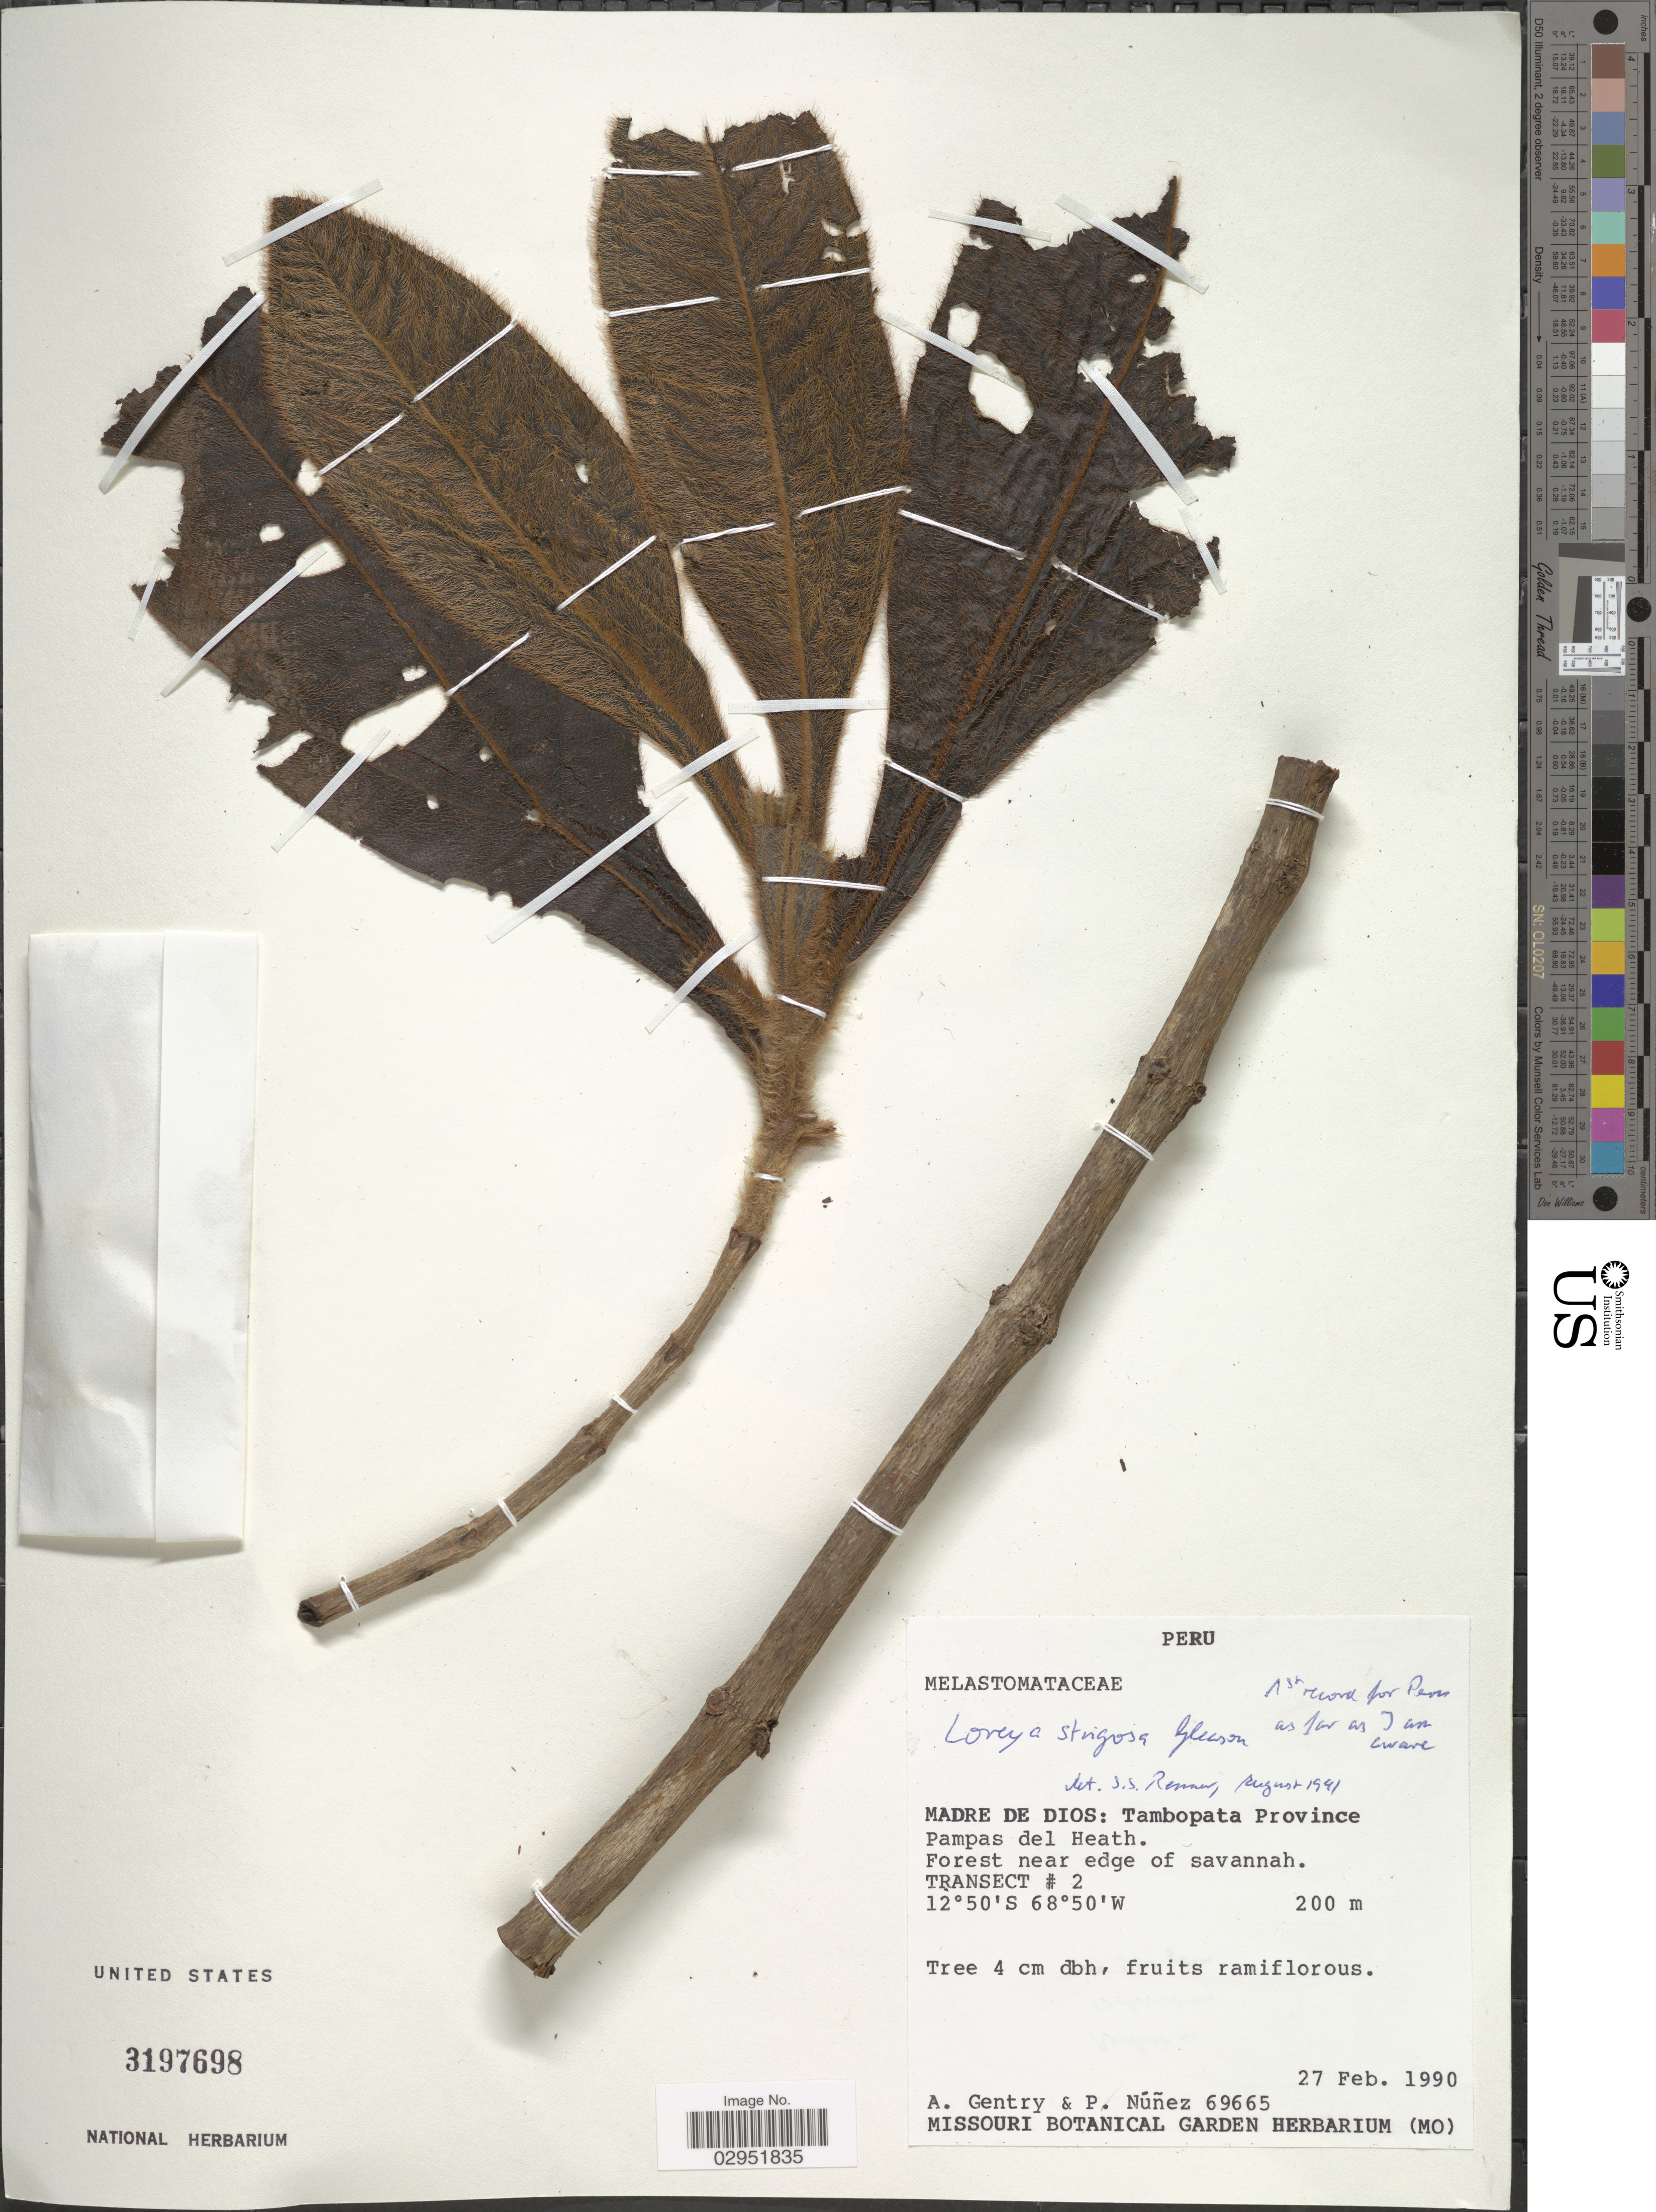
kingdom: Plantae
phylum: Tracheophyta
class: Magnoliopsida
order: Myrtales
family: Melastomataceae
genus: Bellucia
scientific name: Bellucia strigosa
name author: (Gleason) Penneys et al.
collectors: A. H. Gentry & P. Nuñez V.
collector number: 69665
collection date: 1990-02-27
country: Peru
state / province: Madre de Dios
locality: Madre de Dios: Tambopata Province. Pampas del Heath. Forest near edge of savannah. Transect # 2.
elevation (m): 200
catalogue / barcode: US 3197698